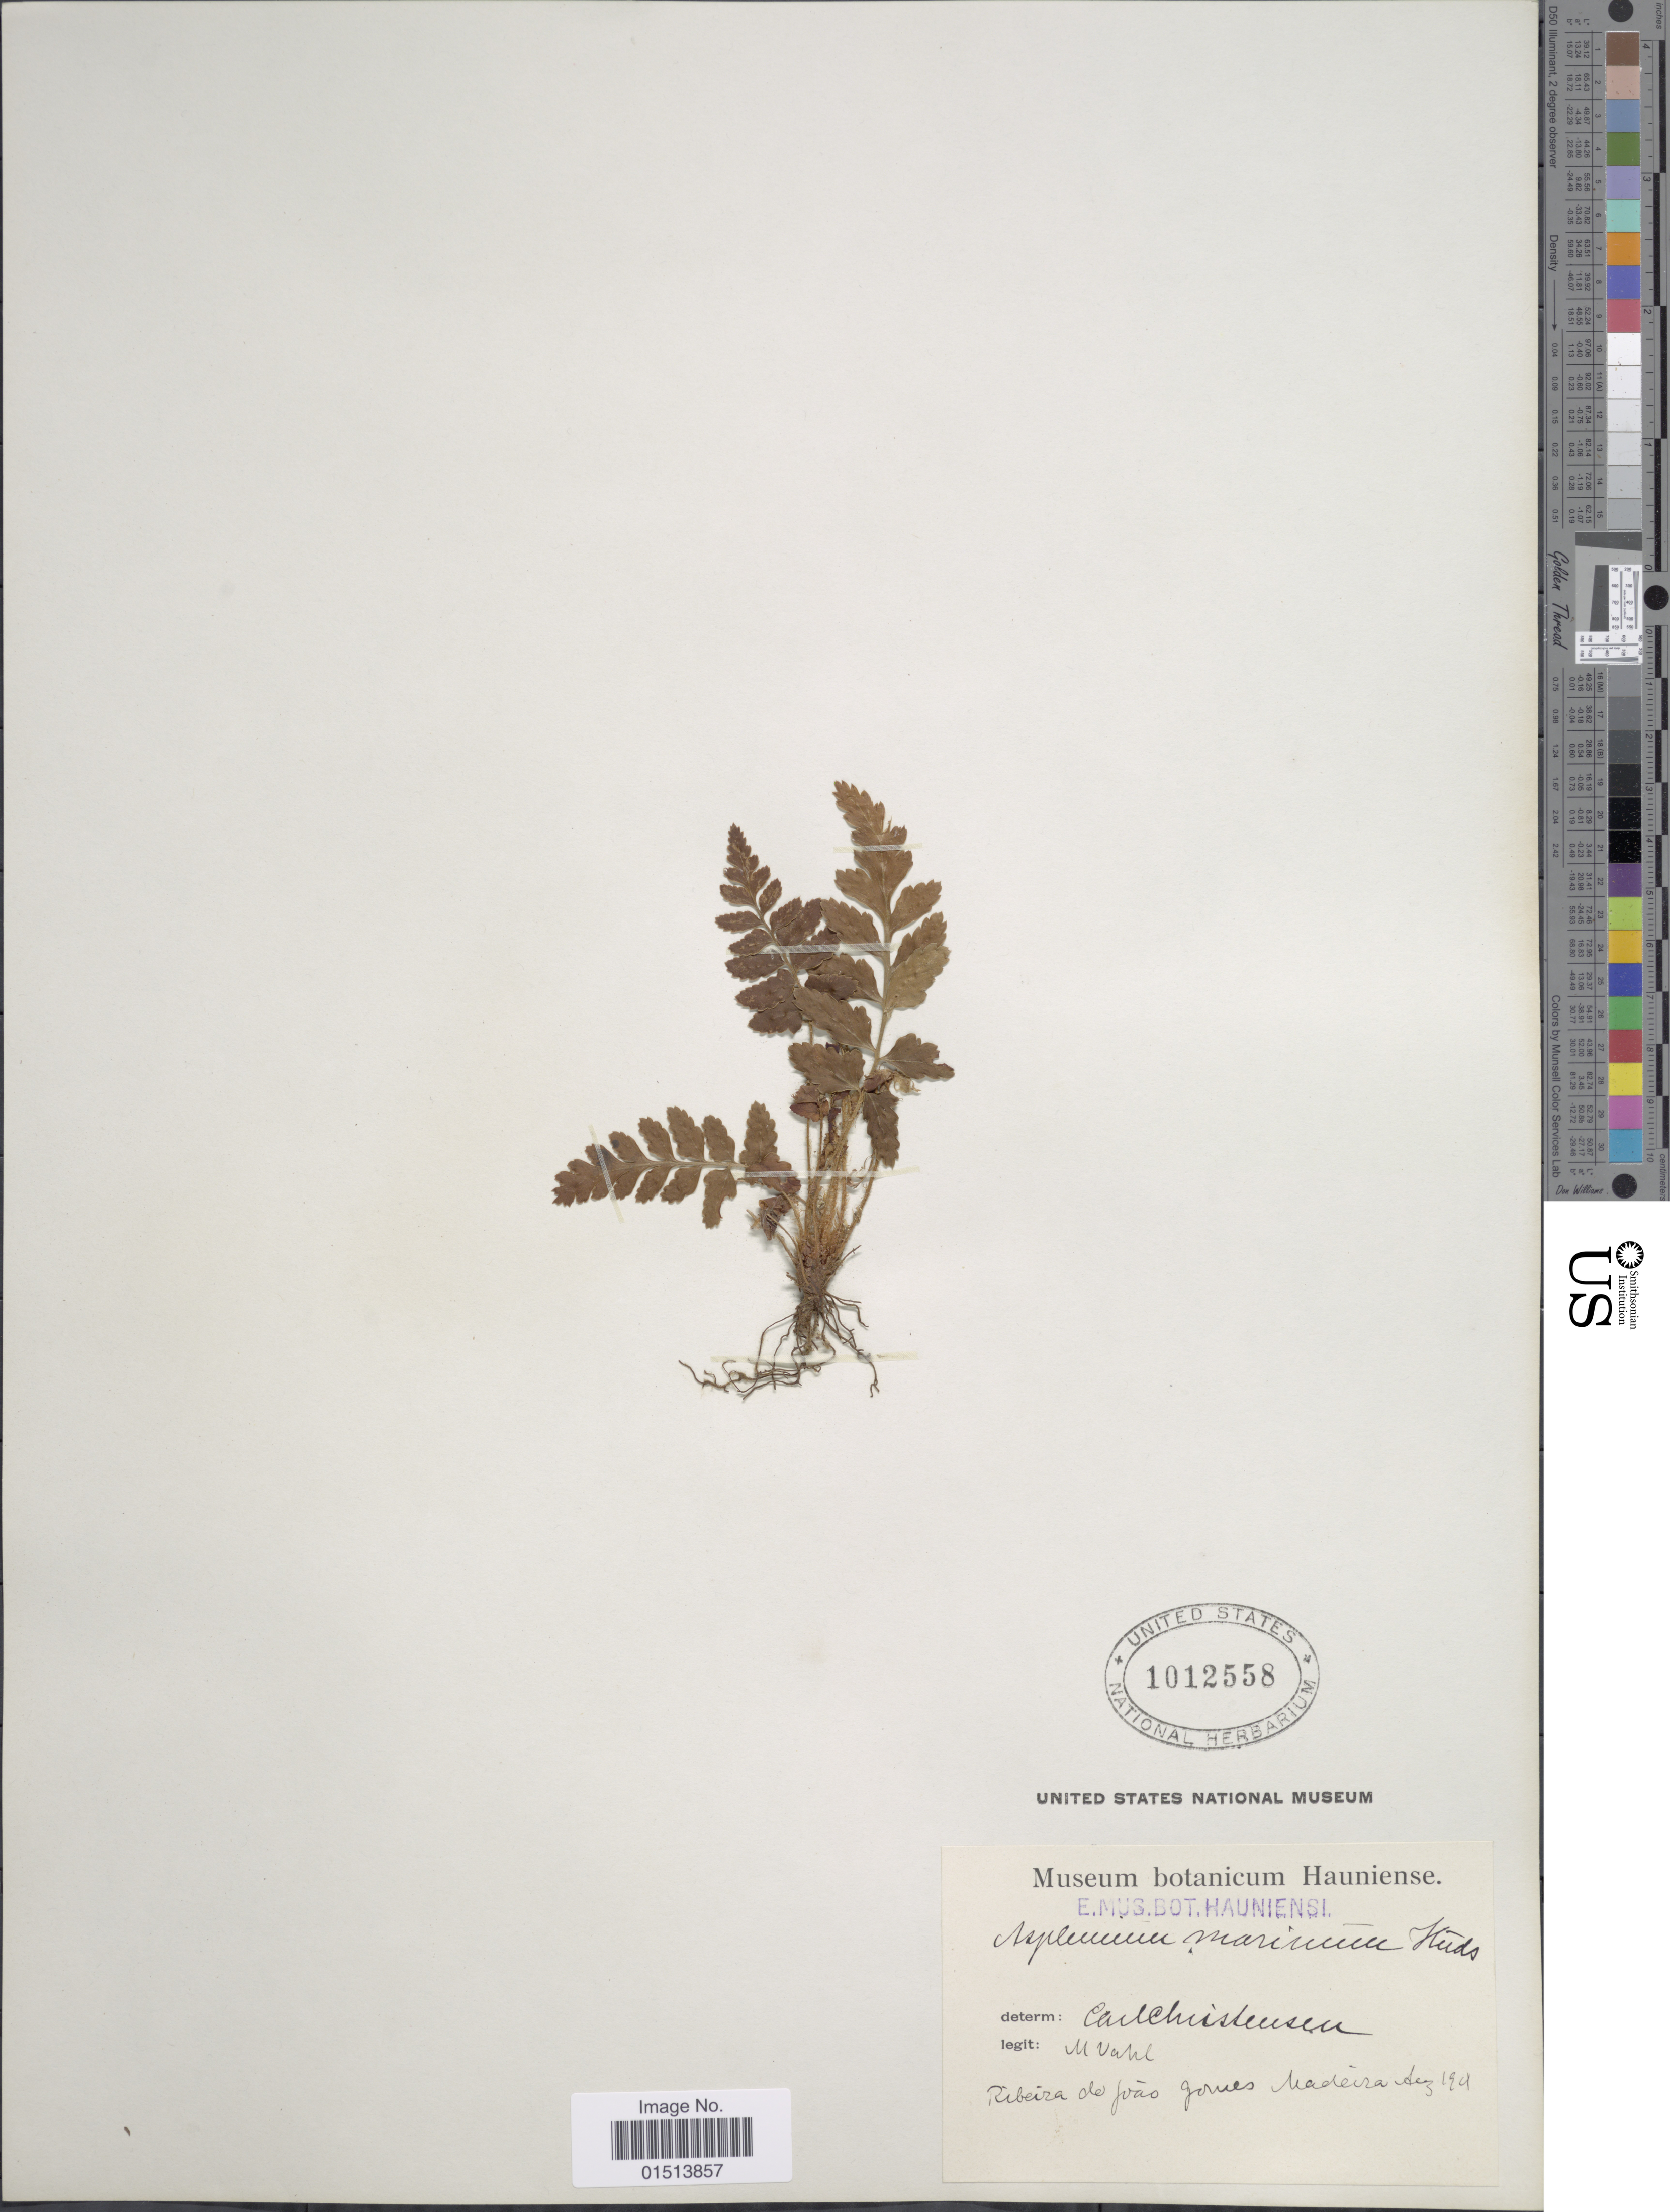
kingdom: Plantae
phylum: Tracheophyta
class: Polypodiopsida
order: Polypodiales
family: Aspleniaceae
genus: Asplenium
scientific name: Asplenium marinum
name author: L.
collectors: M. Vahl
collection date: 1901-08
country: Portugal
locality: Ribeira de Joao Gomes, Madeira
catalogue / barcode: US 1012558